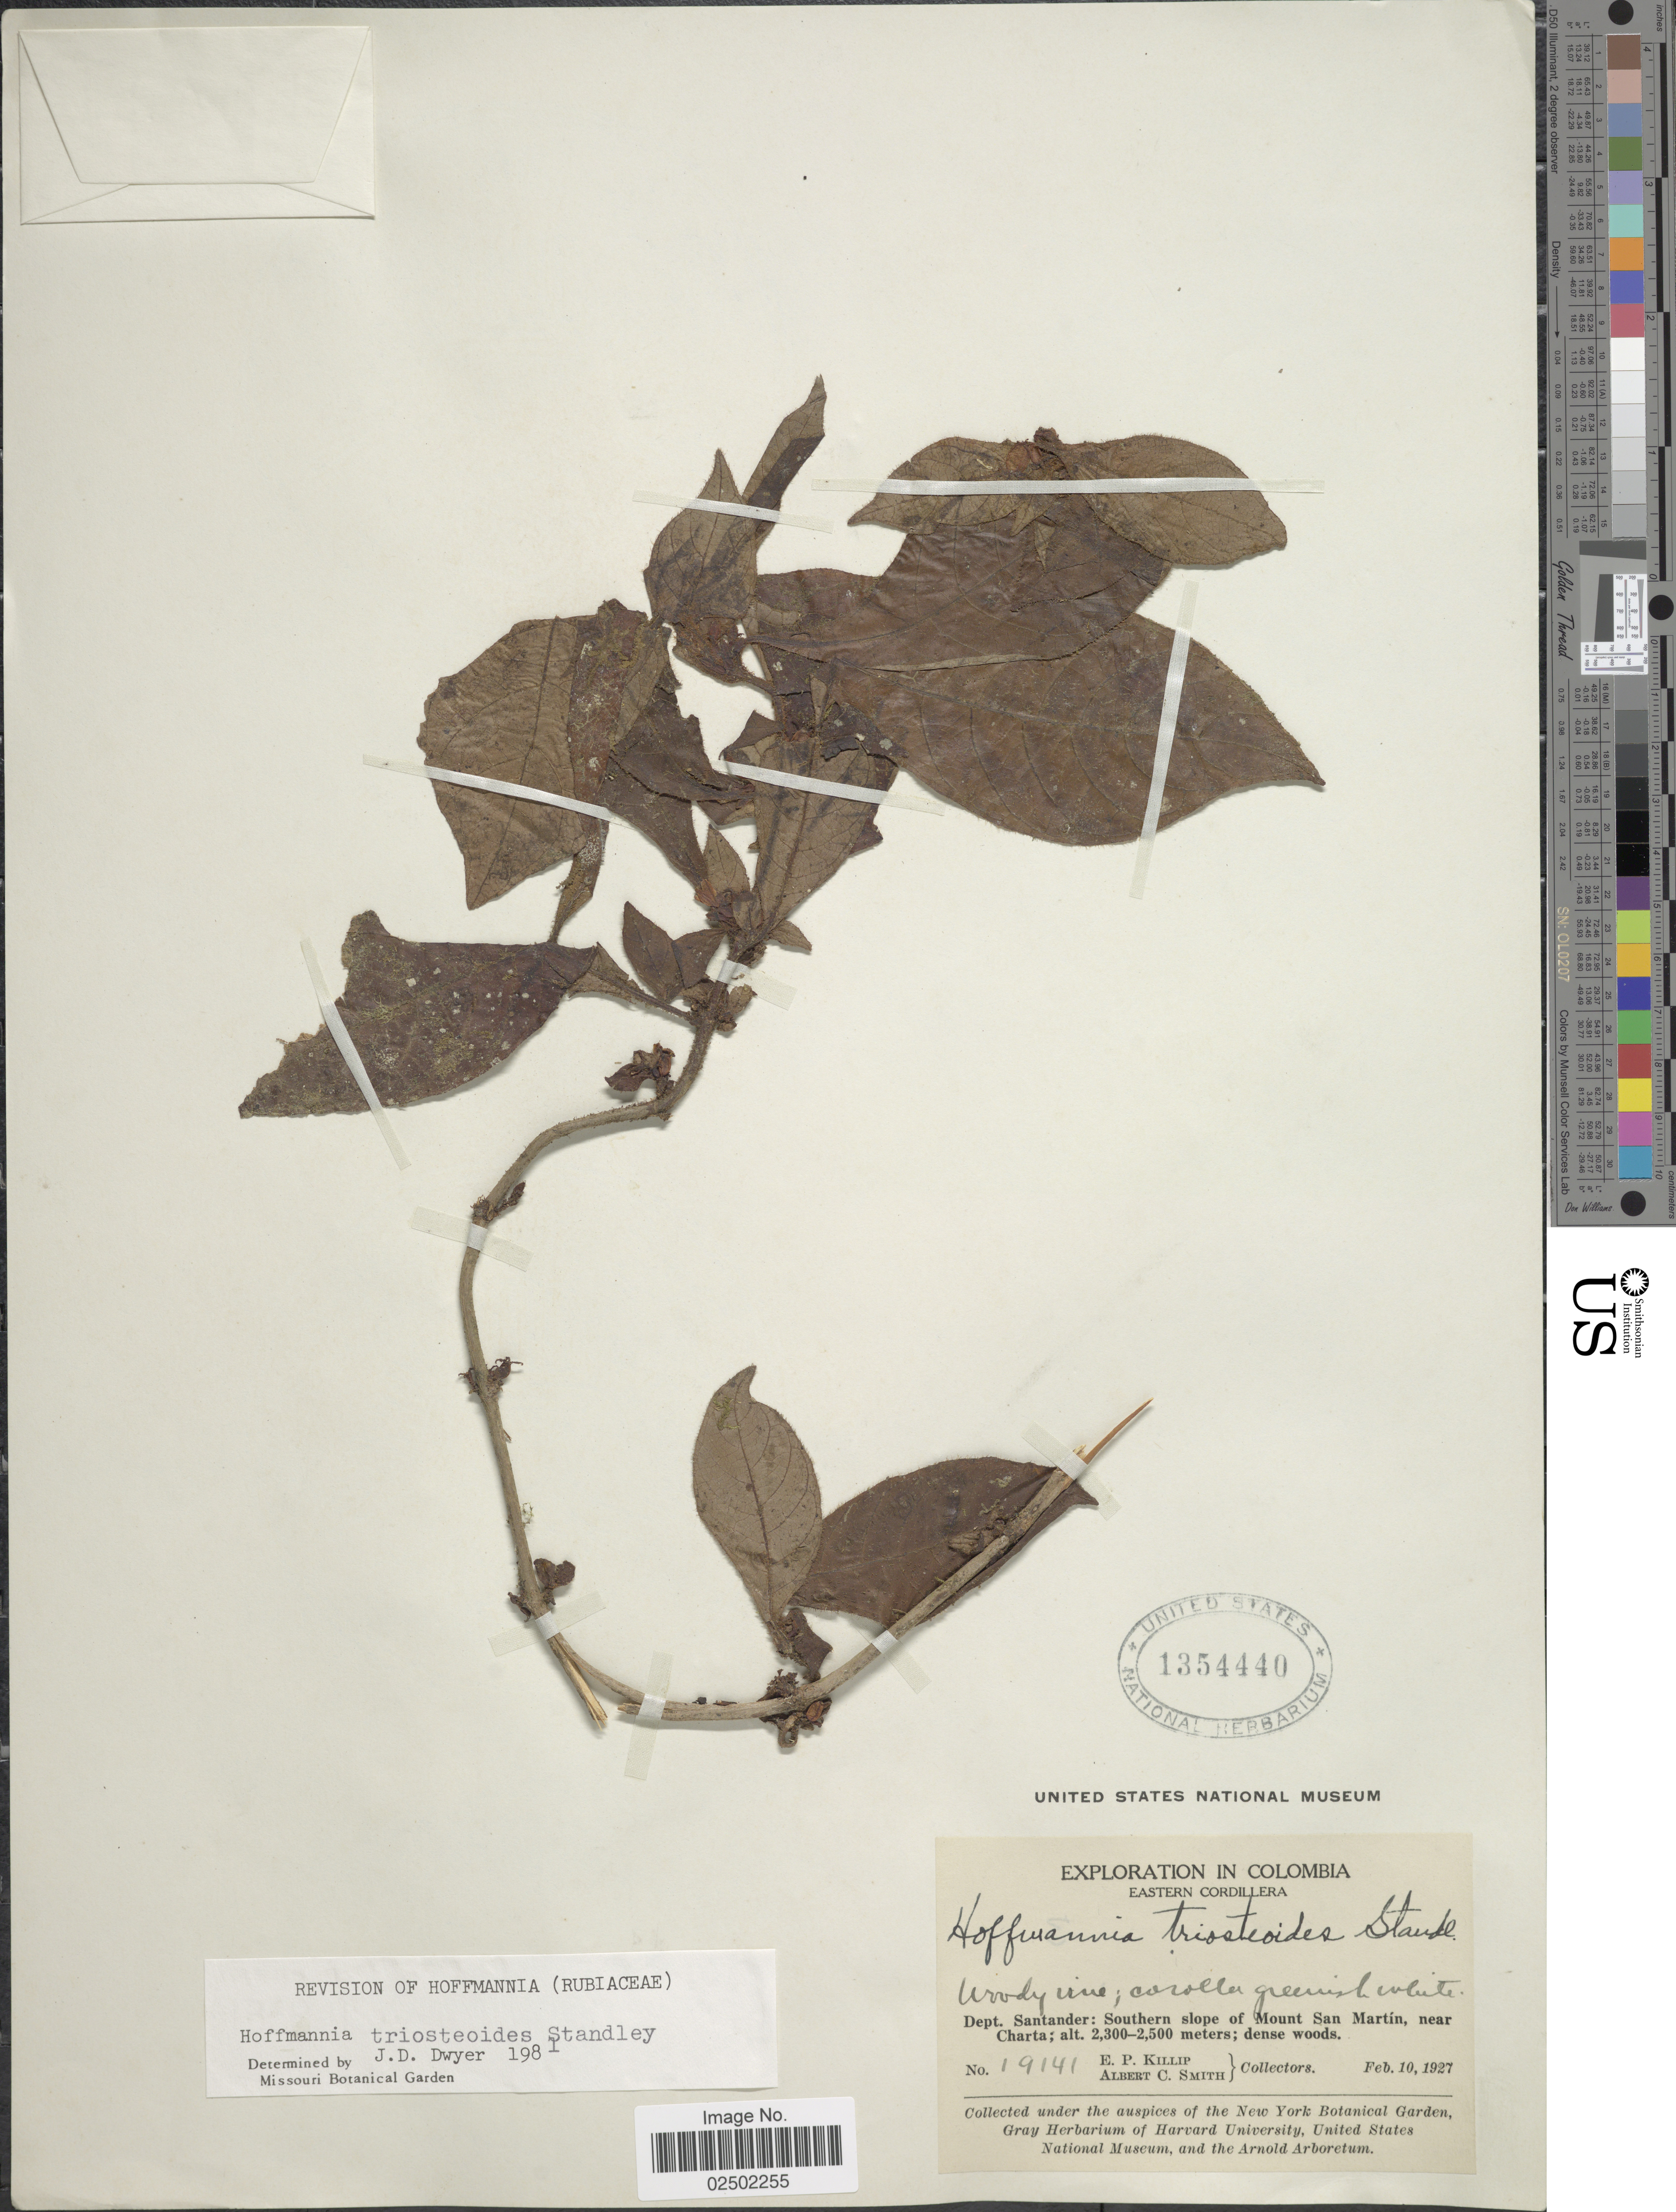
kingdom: Plantae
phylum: Tracheophyta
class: Magnoliopsida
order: Gentianales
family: Rubiaceae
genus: Hoffmannia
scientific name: Hoffmannia triosteoides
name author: Standl.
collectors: E. P. Killip & A. C. Smith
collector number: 19141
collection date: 1927-02-10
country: Paraguay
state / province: Cordillera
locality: Eastern Cordillera, Dept. Santander: Southern slope of Mount San Martin, near Charta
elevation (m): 2300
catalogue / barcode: US 1354440